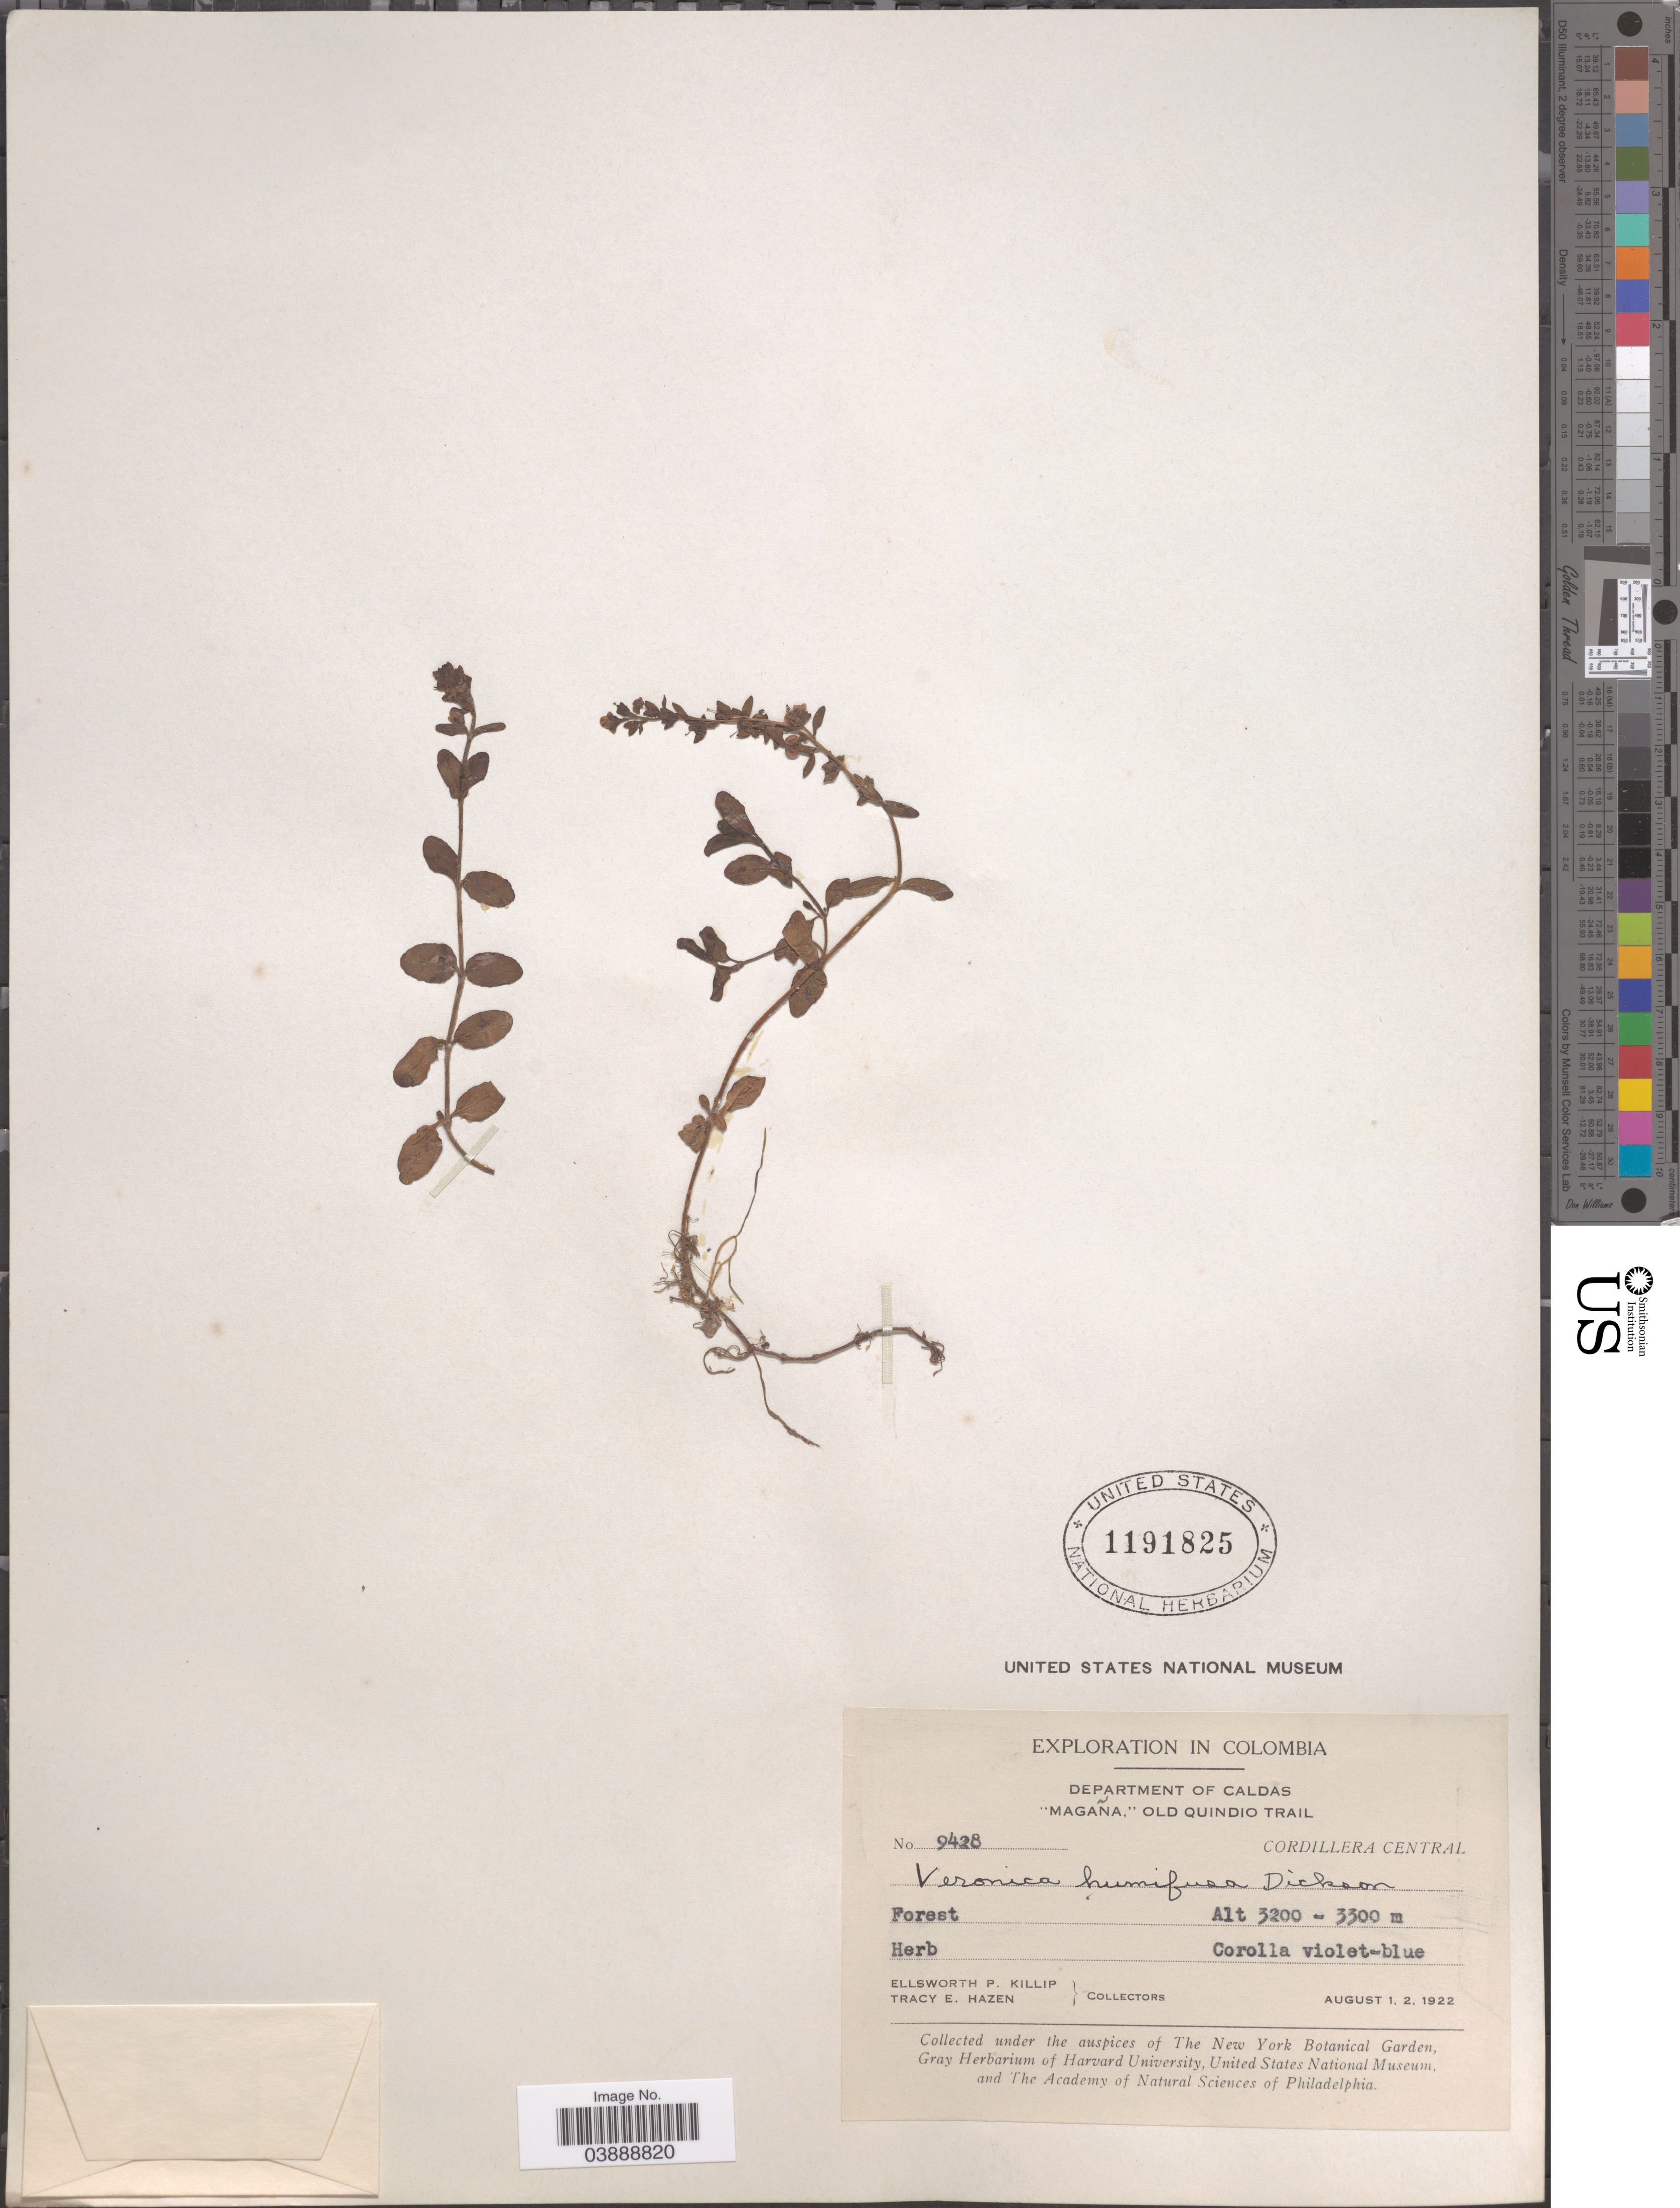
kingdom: Plantae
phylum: Tracheophyta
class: Magnoliopsida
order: Lamiales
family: Plantaginaceae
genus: Veronica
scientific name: Veronica serpyllifolia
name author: L.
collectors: E. P. Killip & T. E. Hazen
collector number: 9428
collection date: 1922-08-01/1922-08-02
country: Colombia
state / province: Caldas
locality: Department of Caldas. "Magaña," Old Quindio Trail. Cordillera Central.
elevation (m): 3200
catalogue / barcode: US 1191825